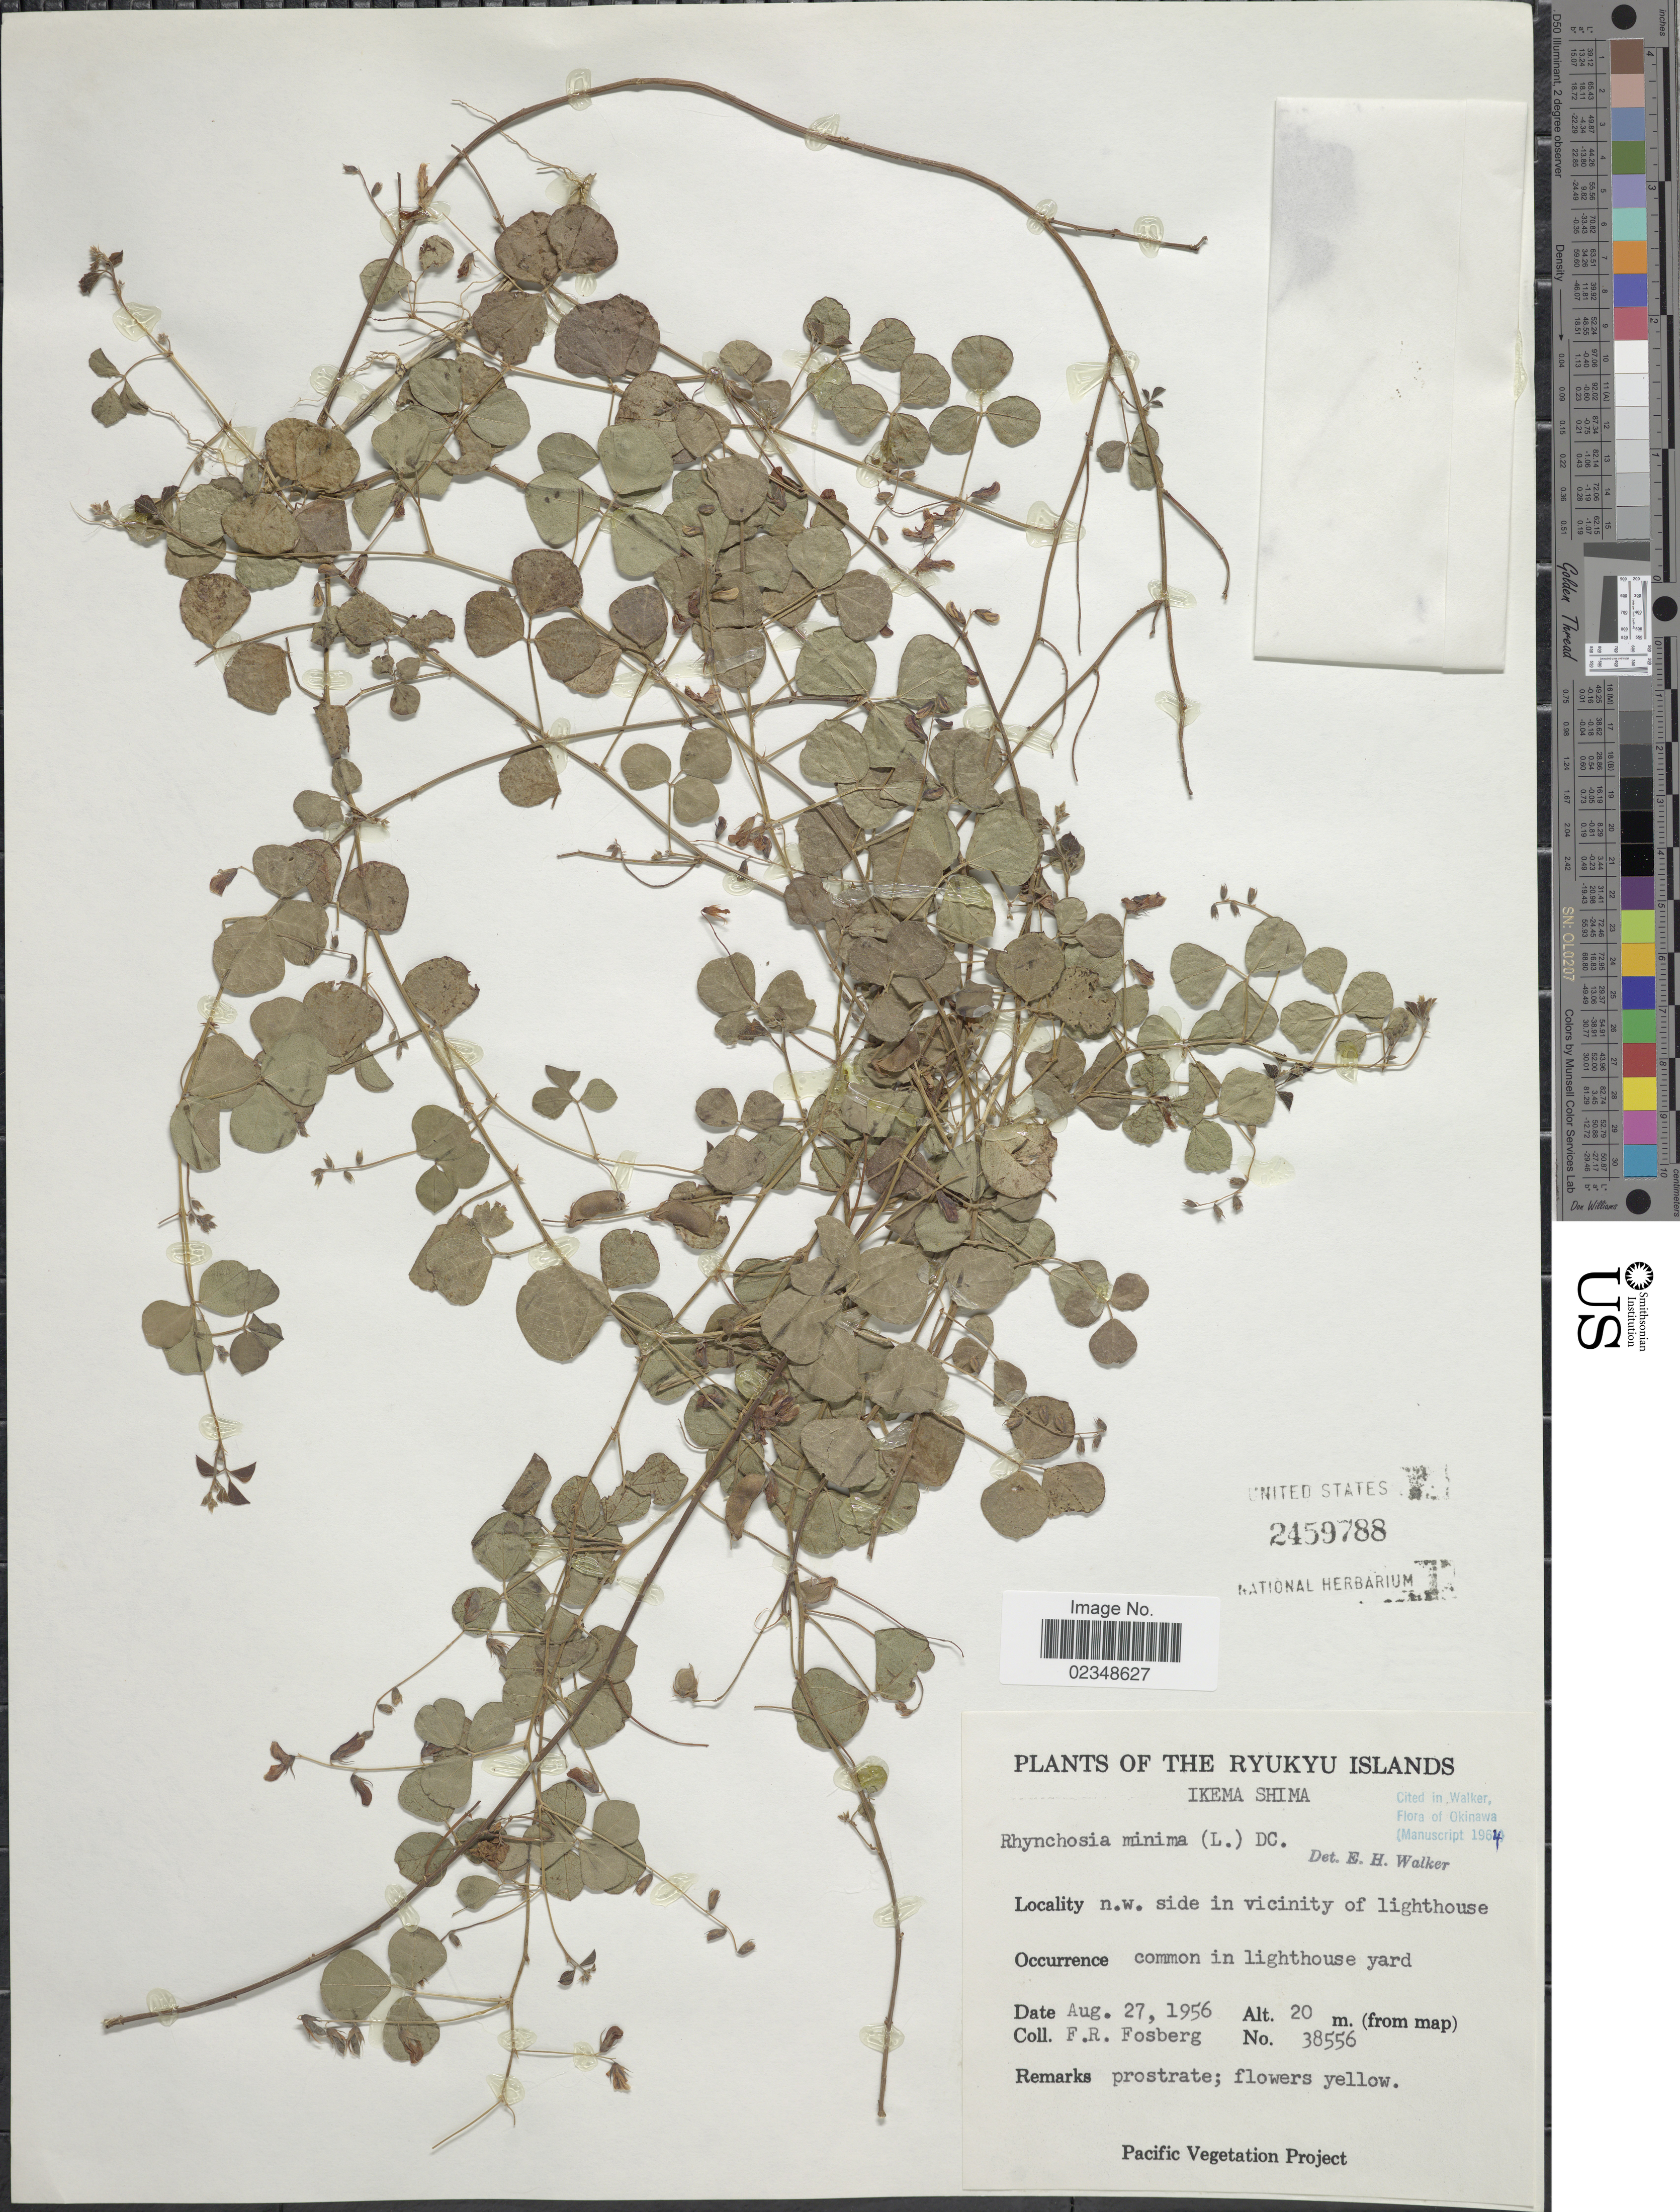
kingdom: Plantae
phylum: Tracheophyta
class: Magnoliopsida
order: Fabales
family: Fabaceae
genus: Rhynchosia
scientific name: Rhynchosia minima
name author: (L.) DC.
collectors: F. R. Fosberg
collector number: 38566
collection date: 1956-08-27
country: Japan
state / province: Okinawa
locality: The Ryukyu Islands, Ikema Shima, n.w. side in vicinity of lighthouse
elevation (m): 20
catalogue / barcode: US 2459788